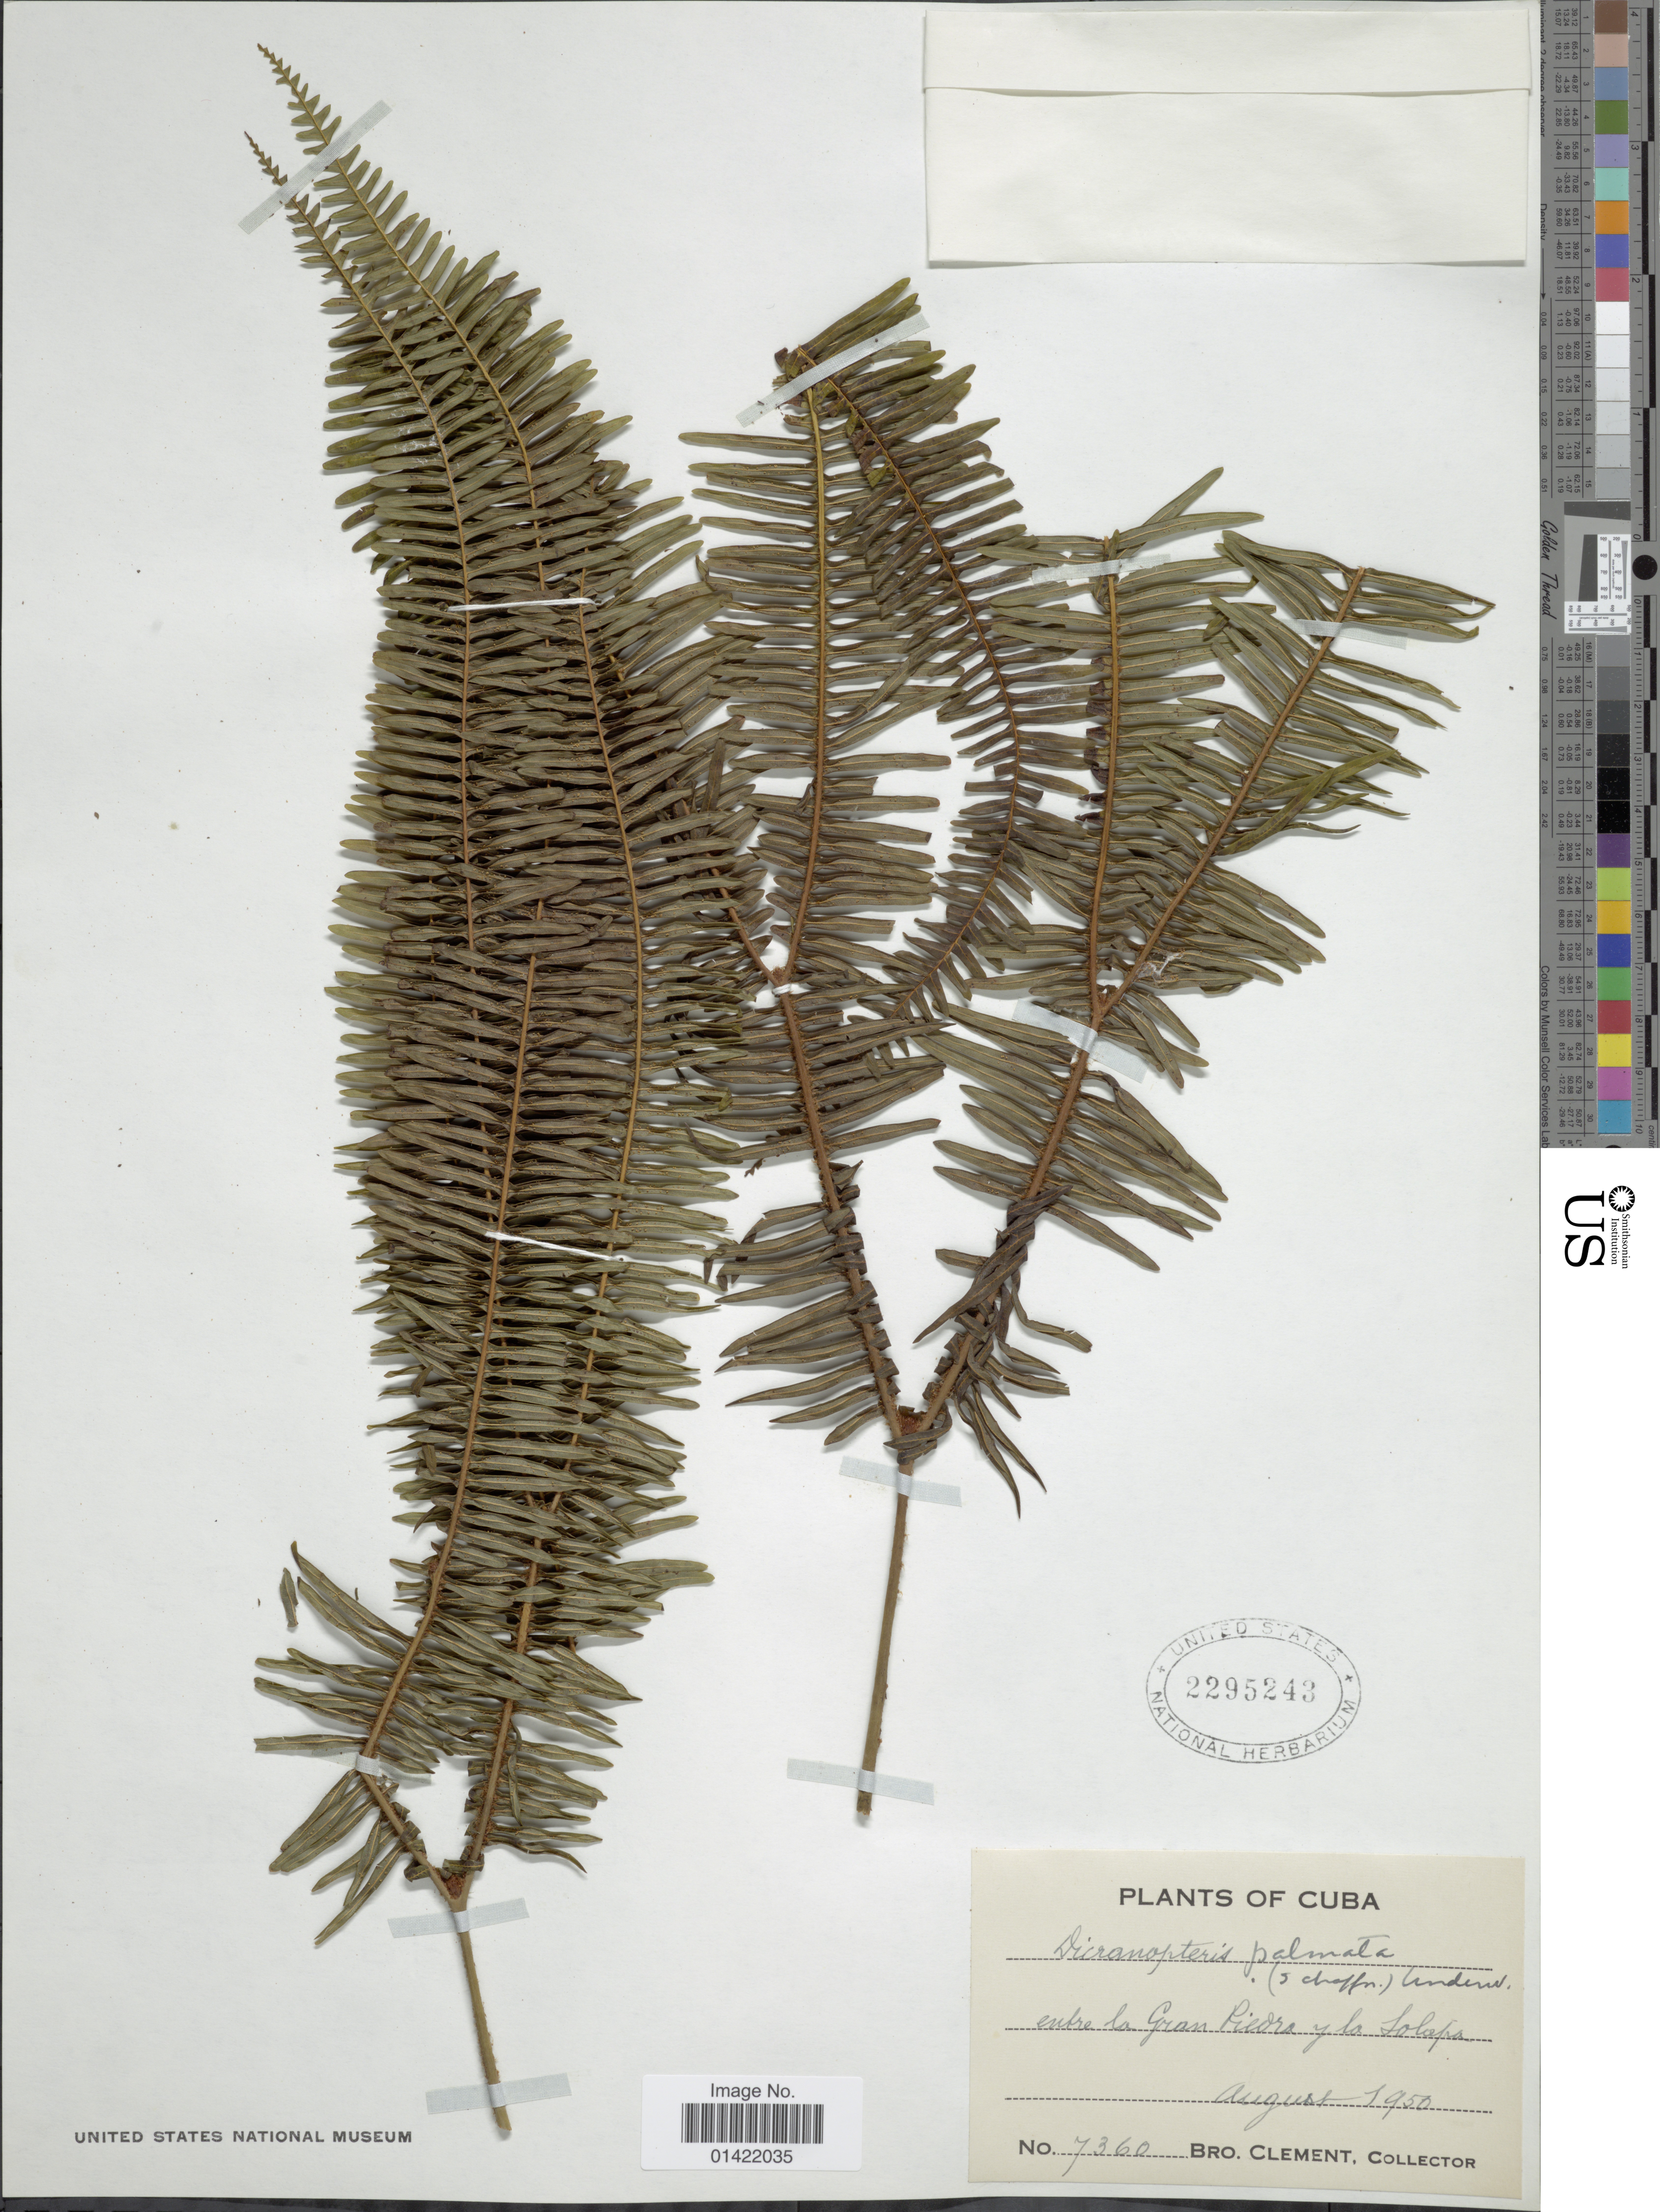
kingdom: Plantae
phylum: Tracheophyta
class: Polypodiopsida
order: Gleicheniales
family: Gleicheniaceae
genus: Sticherus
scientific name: Sticherus furcatus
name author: (L.) Ching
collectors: B. Clement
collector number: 7360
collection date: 1950-08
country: Cuba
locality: Entre la Gran Piedra y la Solapa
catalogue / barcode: US 2295243